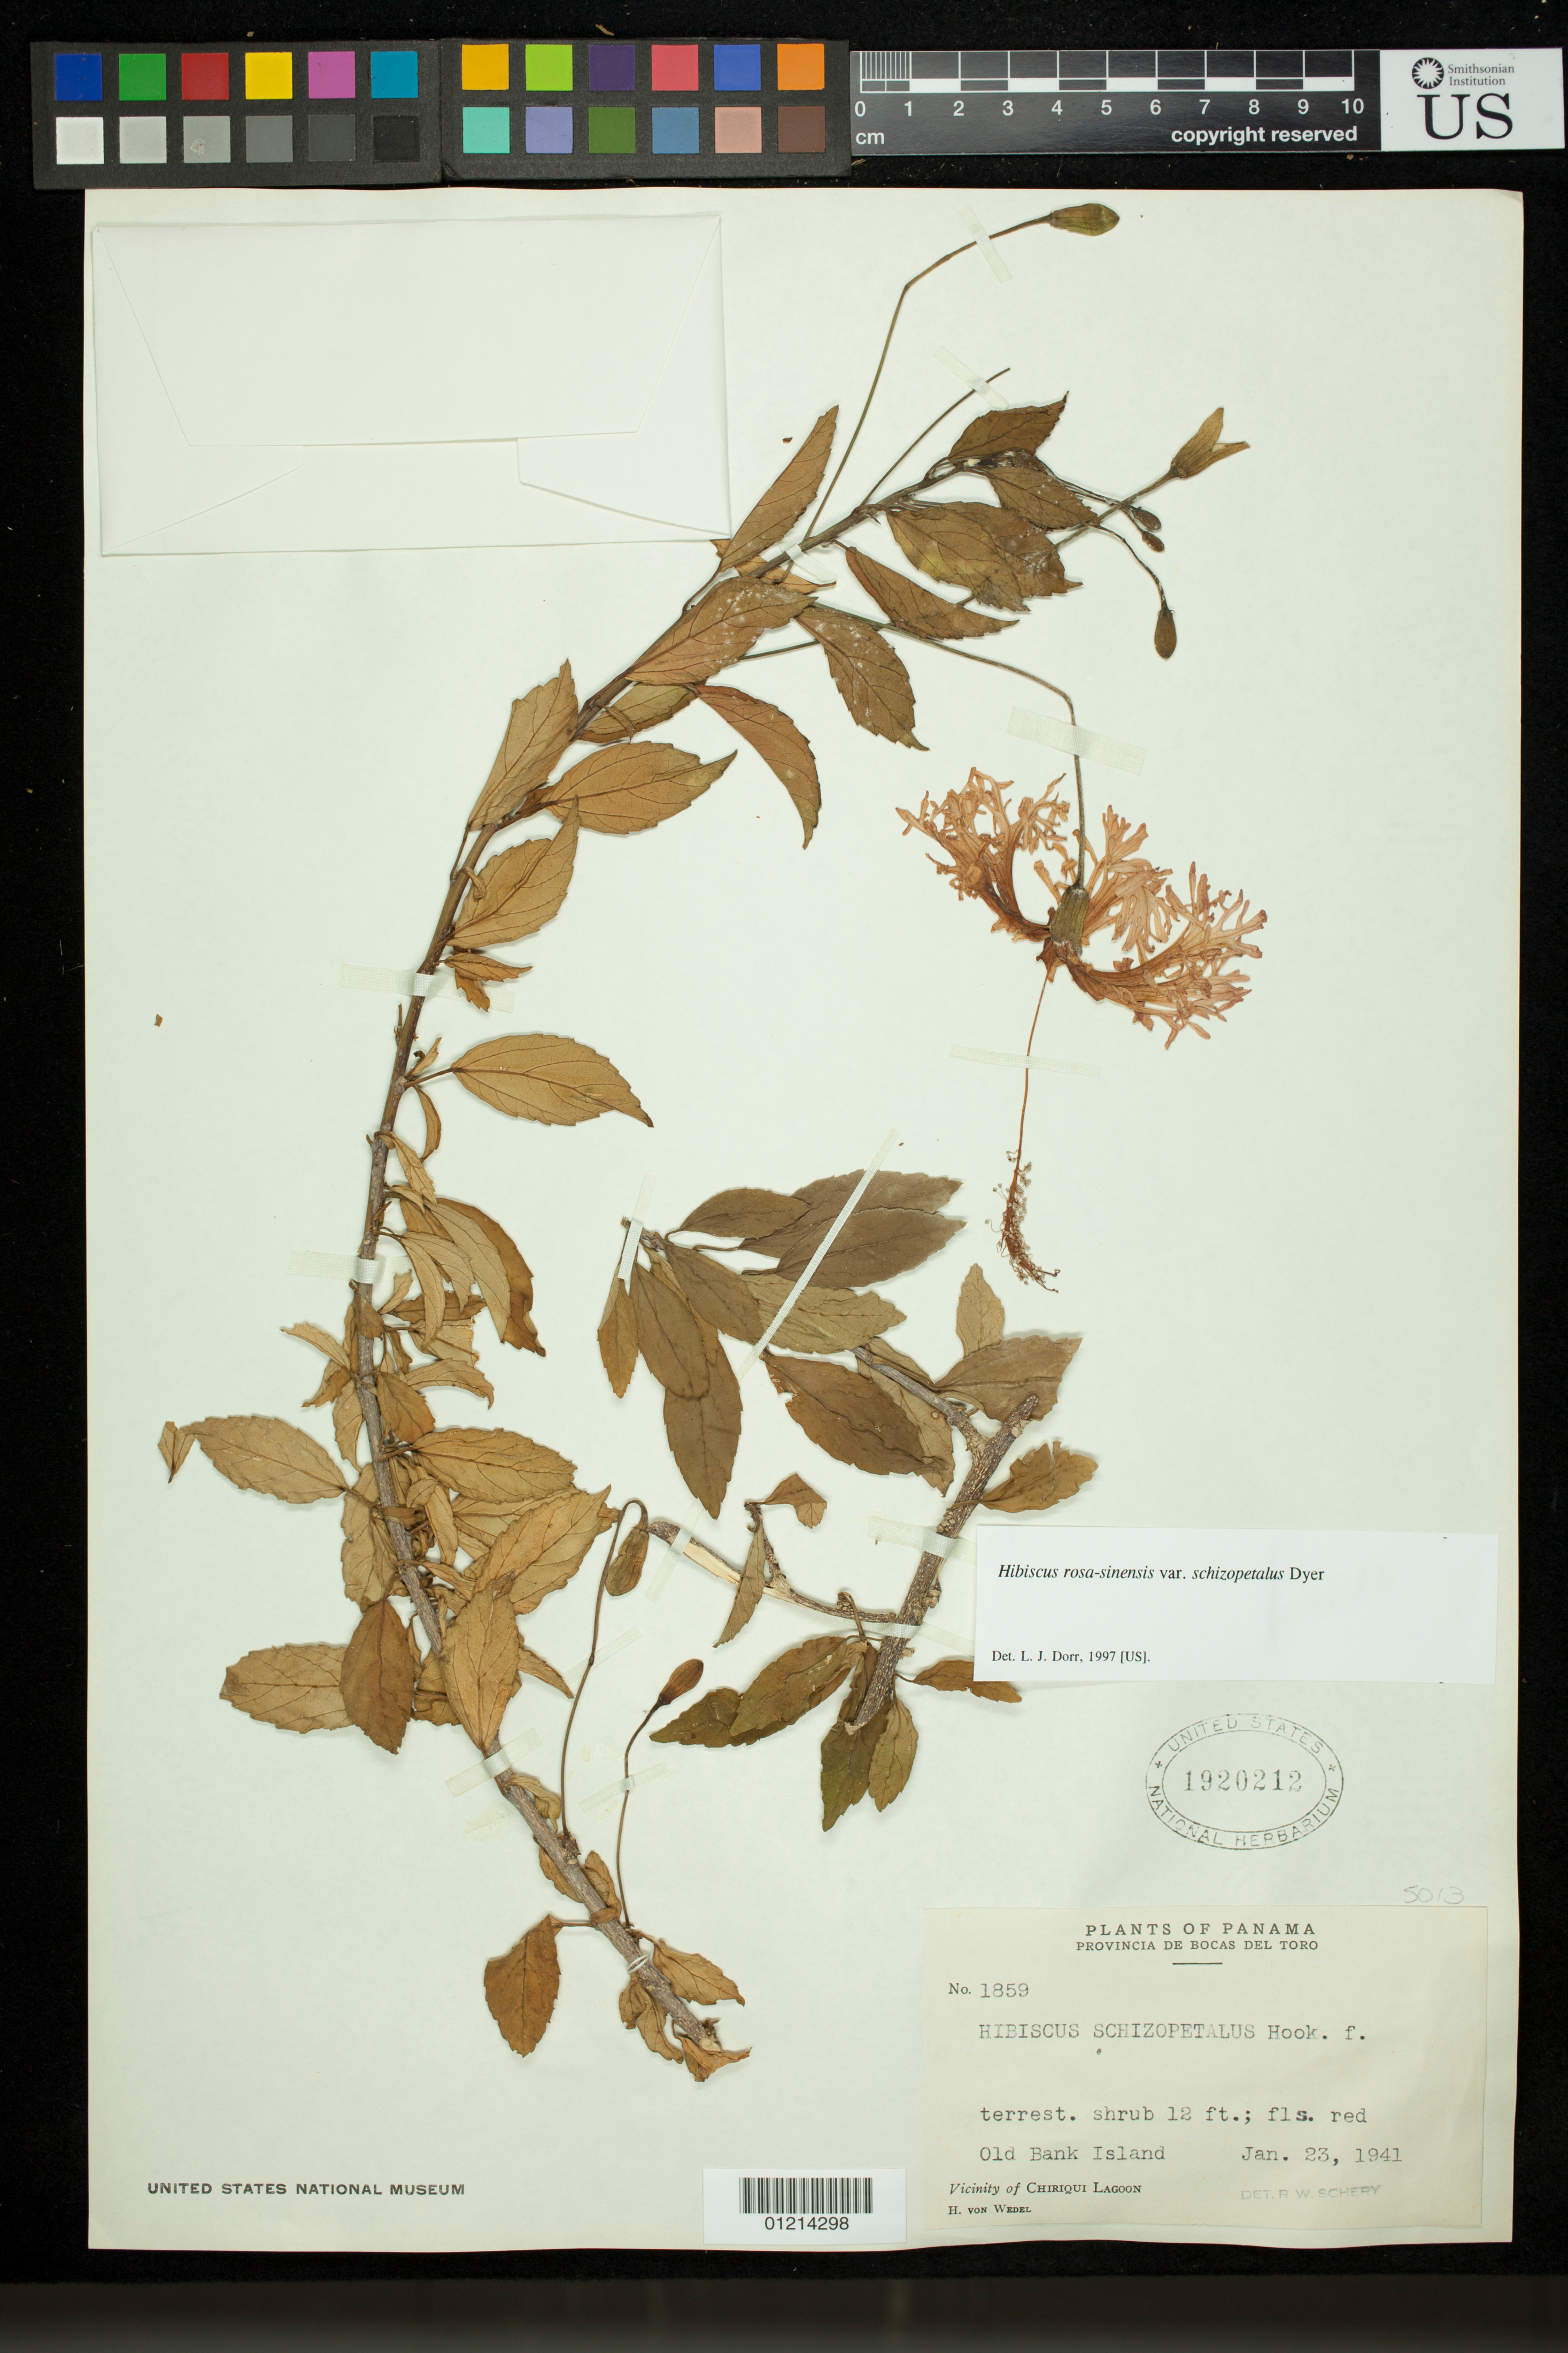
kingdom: Plantae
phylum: Tracheophyta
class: Magnoliopsida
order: Malvales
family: Malvaceae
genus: Hibiscus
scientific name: Hibiscus rosa-sinensis var. schizopetalus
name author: Dyer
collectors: H. von Wedel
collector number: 1859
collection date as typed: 1/23/1941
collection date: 1941-01-23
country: Panama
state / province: Bocas del Toro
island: Bastimentos [Old Bank]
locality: Vicinity of Chiriqui Lagoon. Old Bank Island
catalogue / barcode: US 1920212